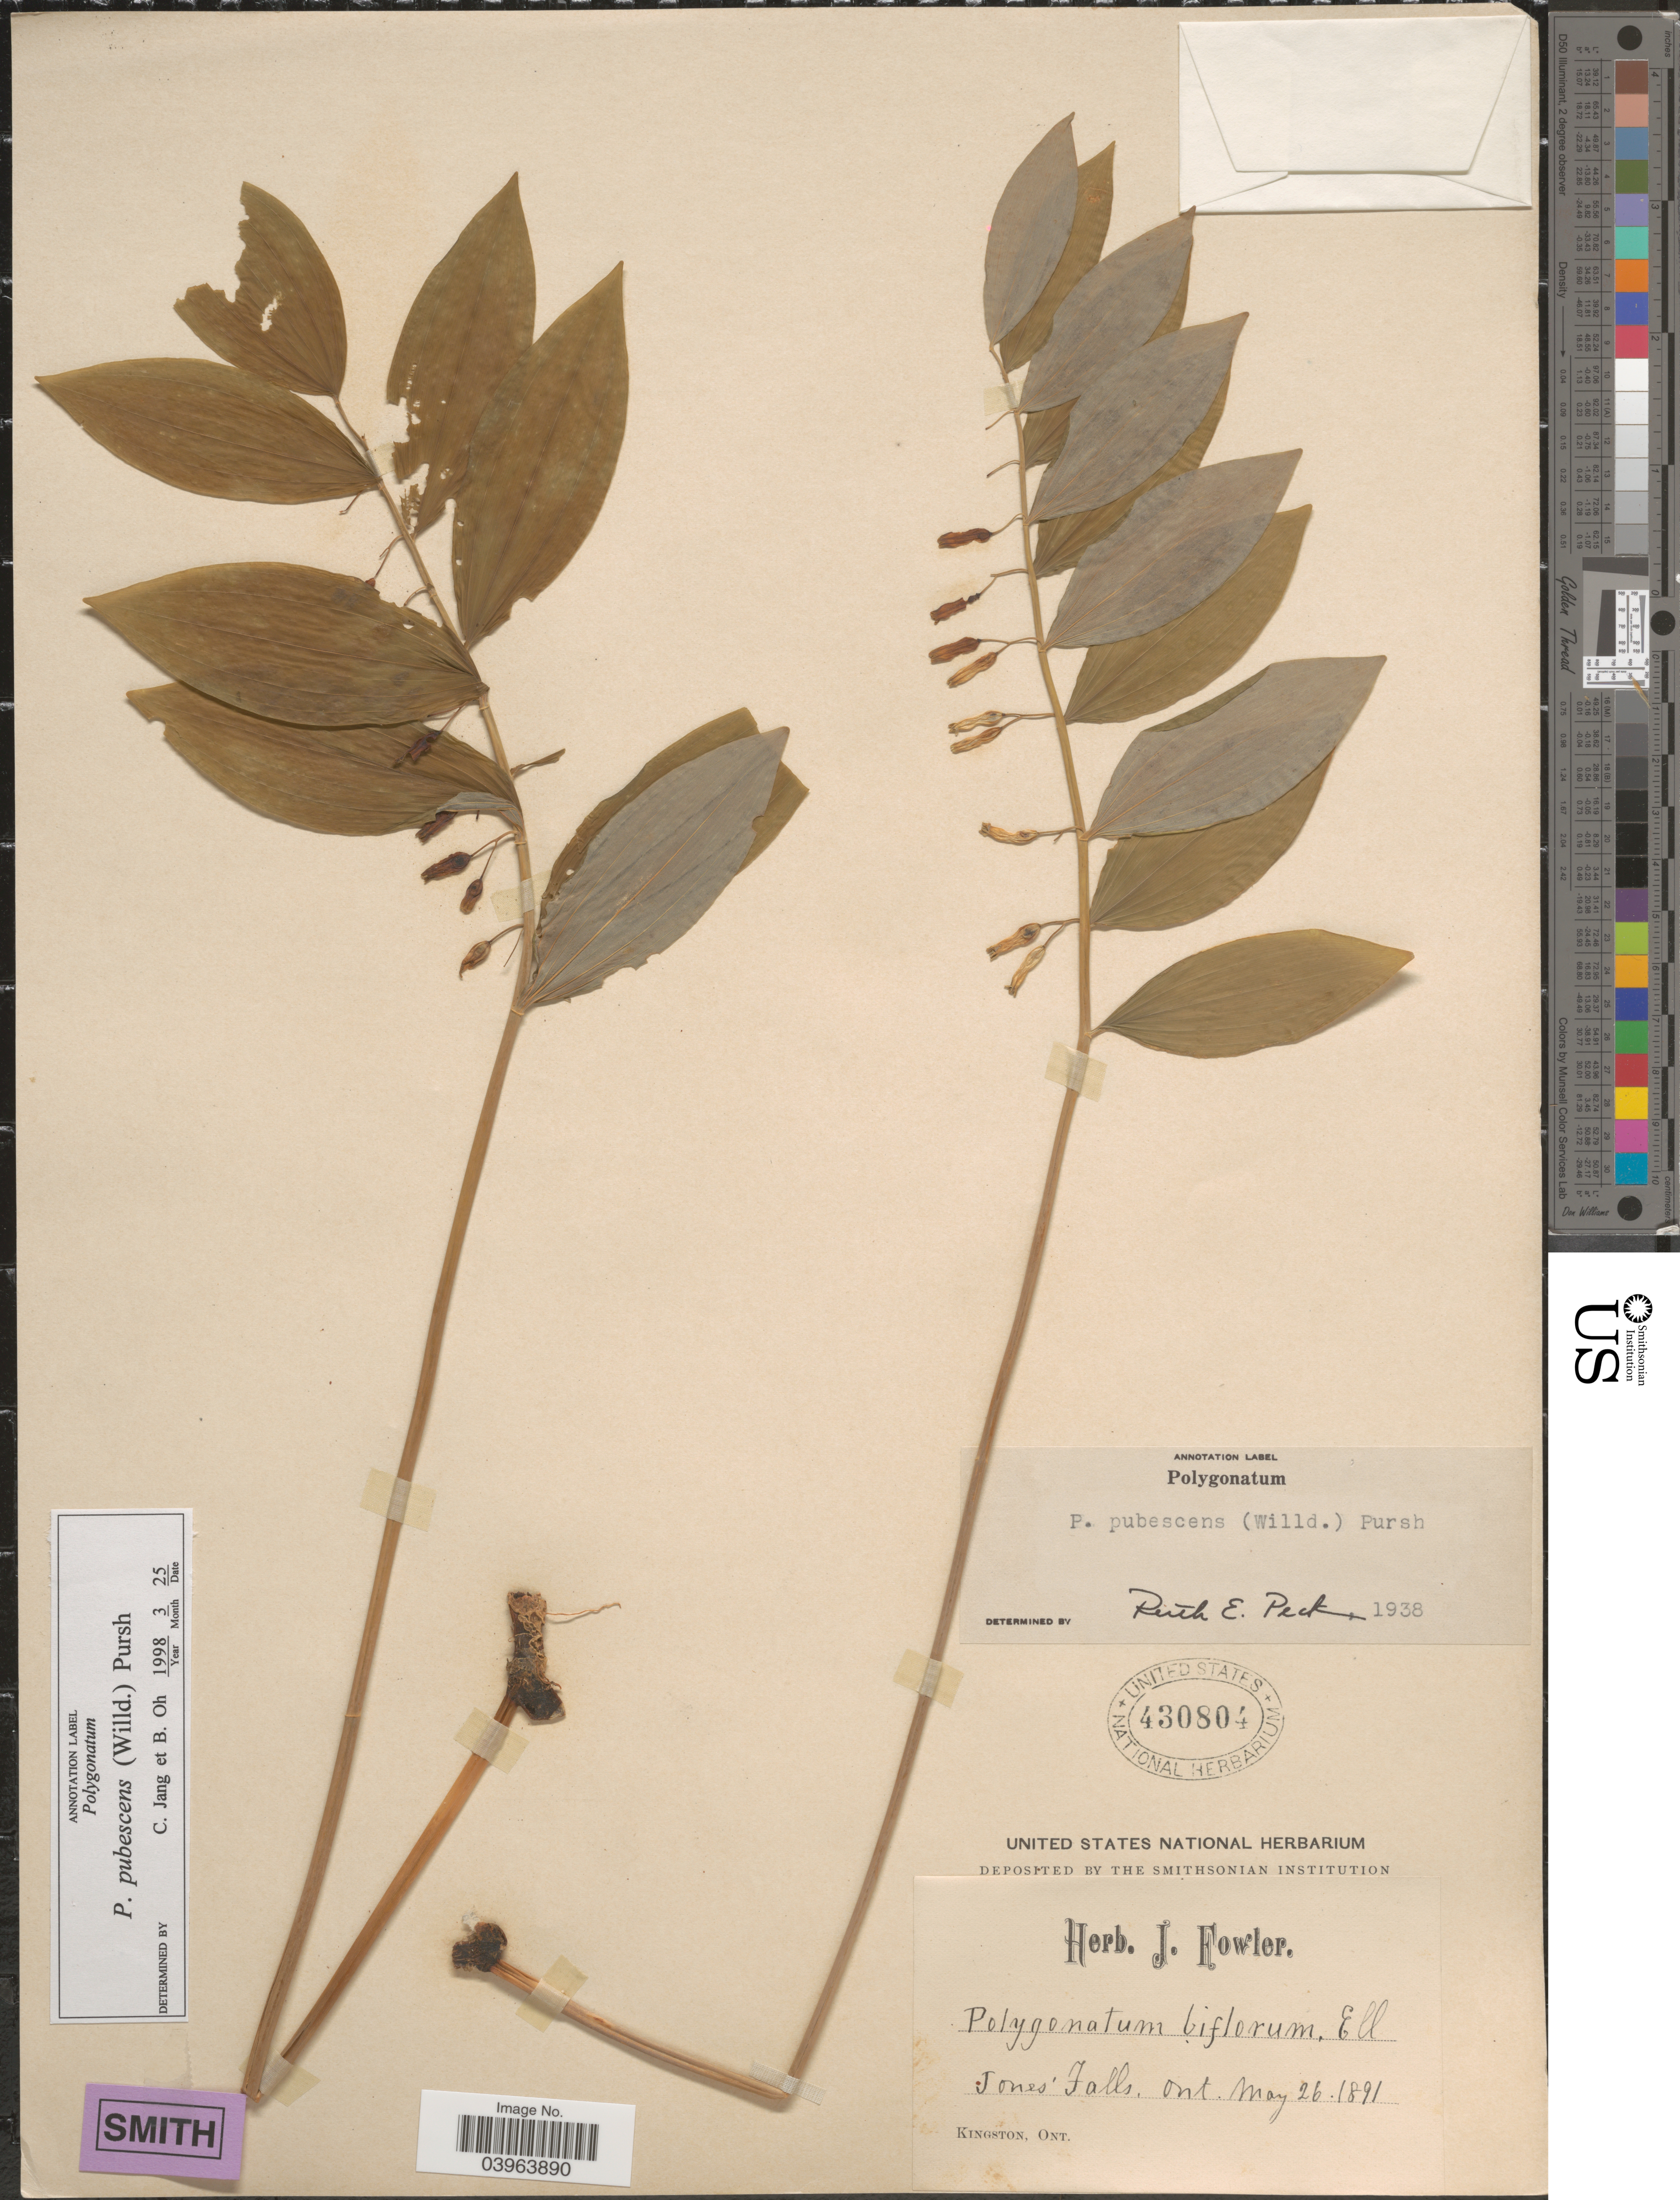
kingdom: Plantae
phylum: Tracheophyta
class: Liliopsida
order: Asparagales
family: Asparagaceae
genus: Polygonatum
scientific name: Polygonatum pubescens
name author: (Willd.) Pursh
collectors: ex herb. J. Fowler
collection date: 1891-05-26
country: Canada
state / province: Ontario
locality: Jones' Falls.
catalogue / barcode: US 430804